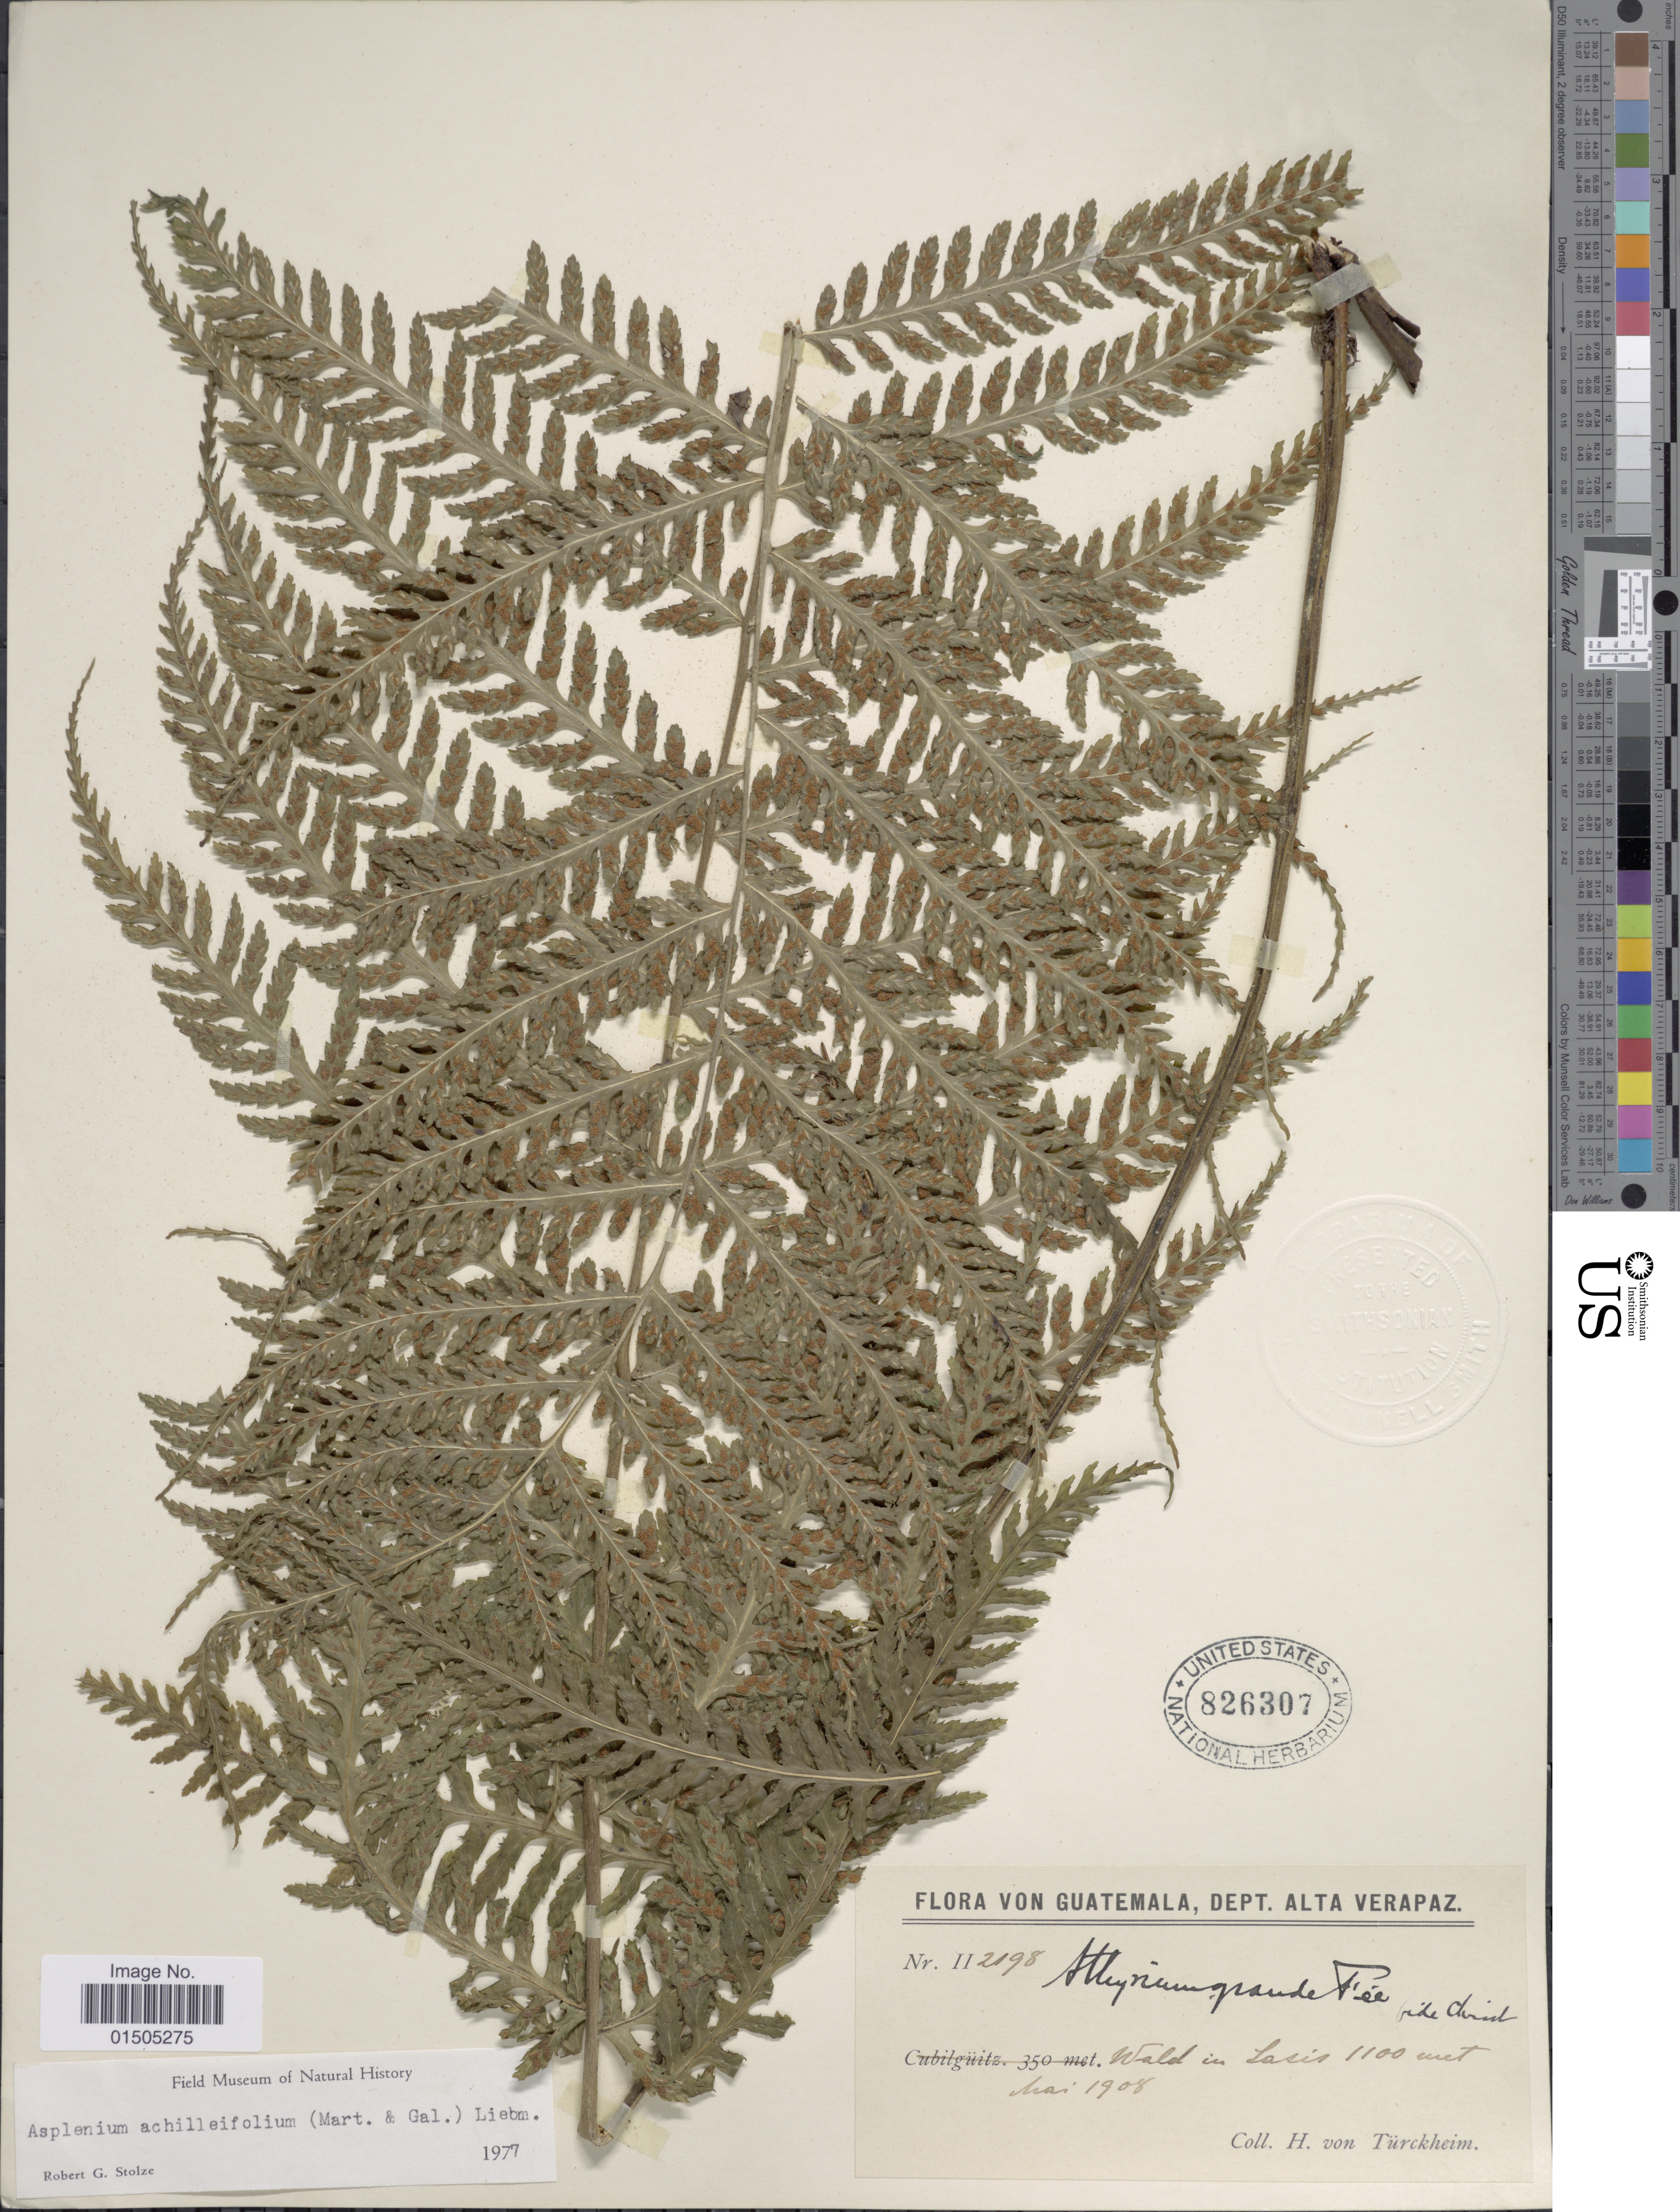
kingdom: Plantae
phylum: Tracheophyta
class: Polypodiopsida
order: Polypodiales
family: Aspleniaceae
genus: Asplenium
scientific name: Asplenium achilleifolium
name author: (M. Martens & Galeotti) Liebm.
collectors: H. von Türckheim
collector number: II 2198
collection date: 1908-05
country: Guatemala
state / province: Alta Verapaz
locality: Wald in Sasis [forest in Sasis].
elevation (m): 1100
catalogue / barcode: US 826307